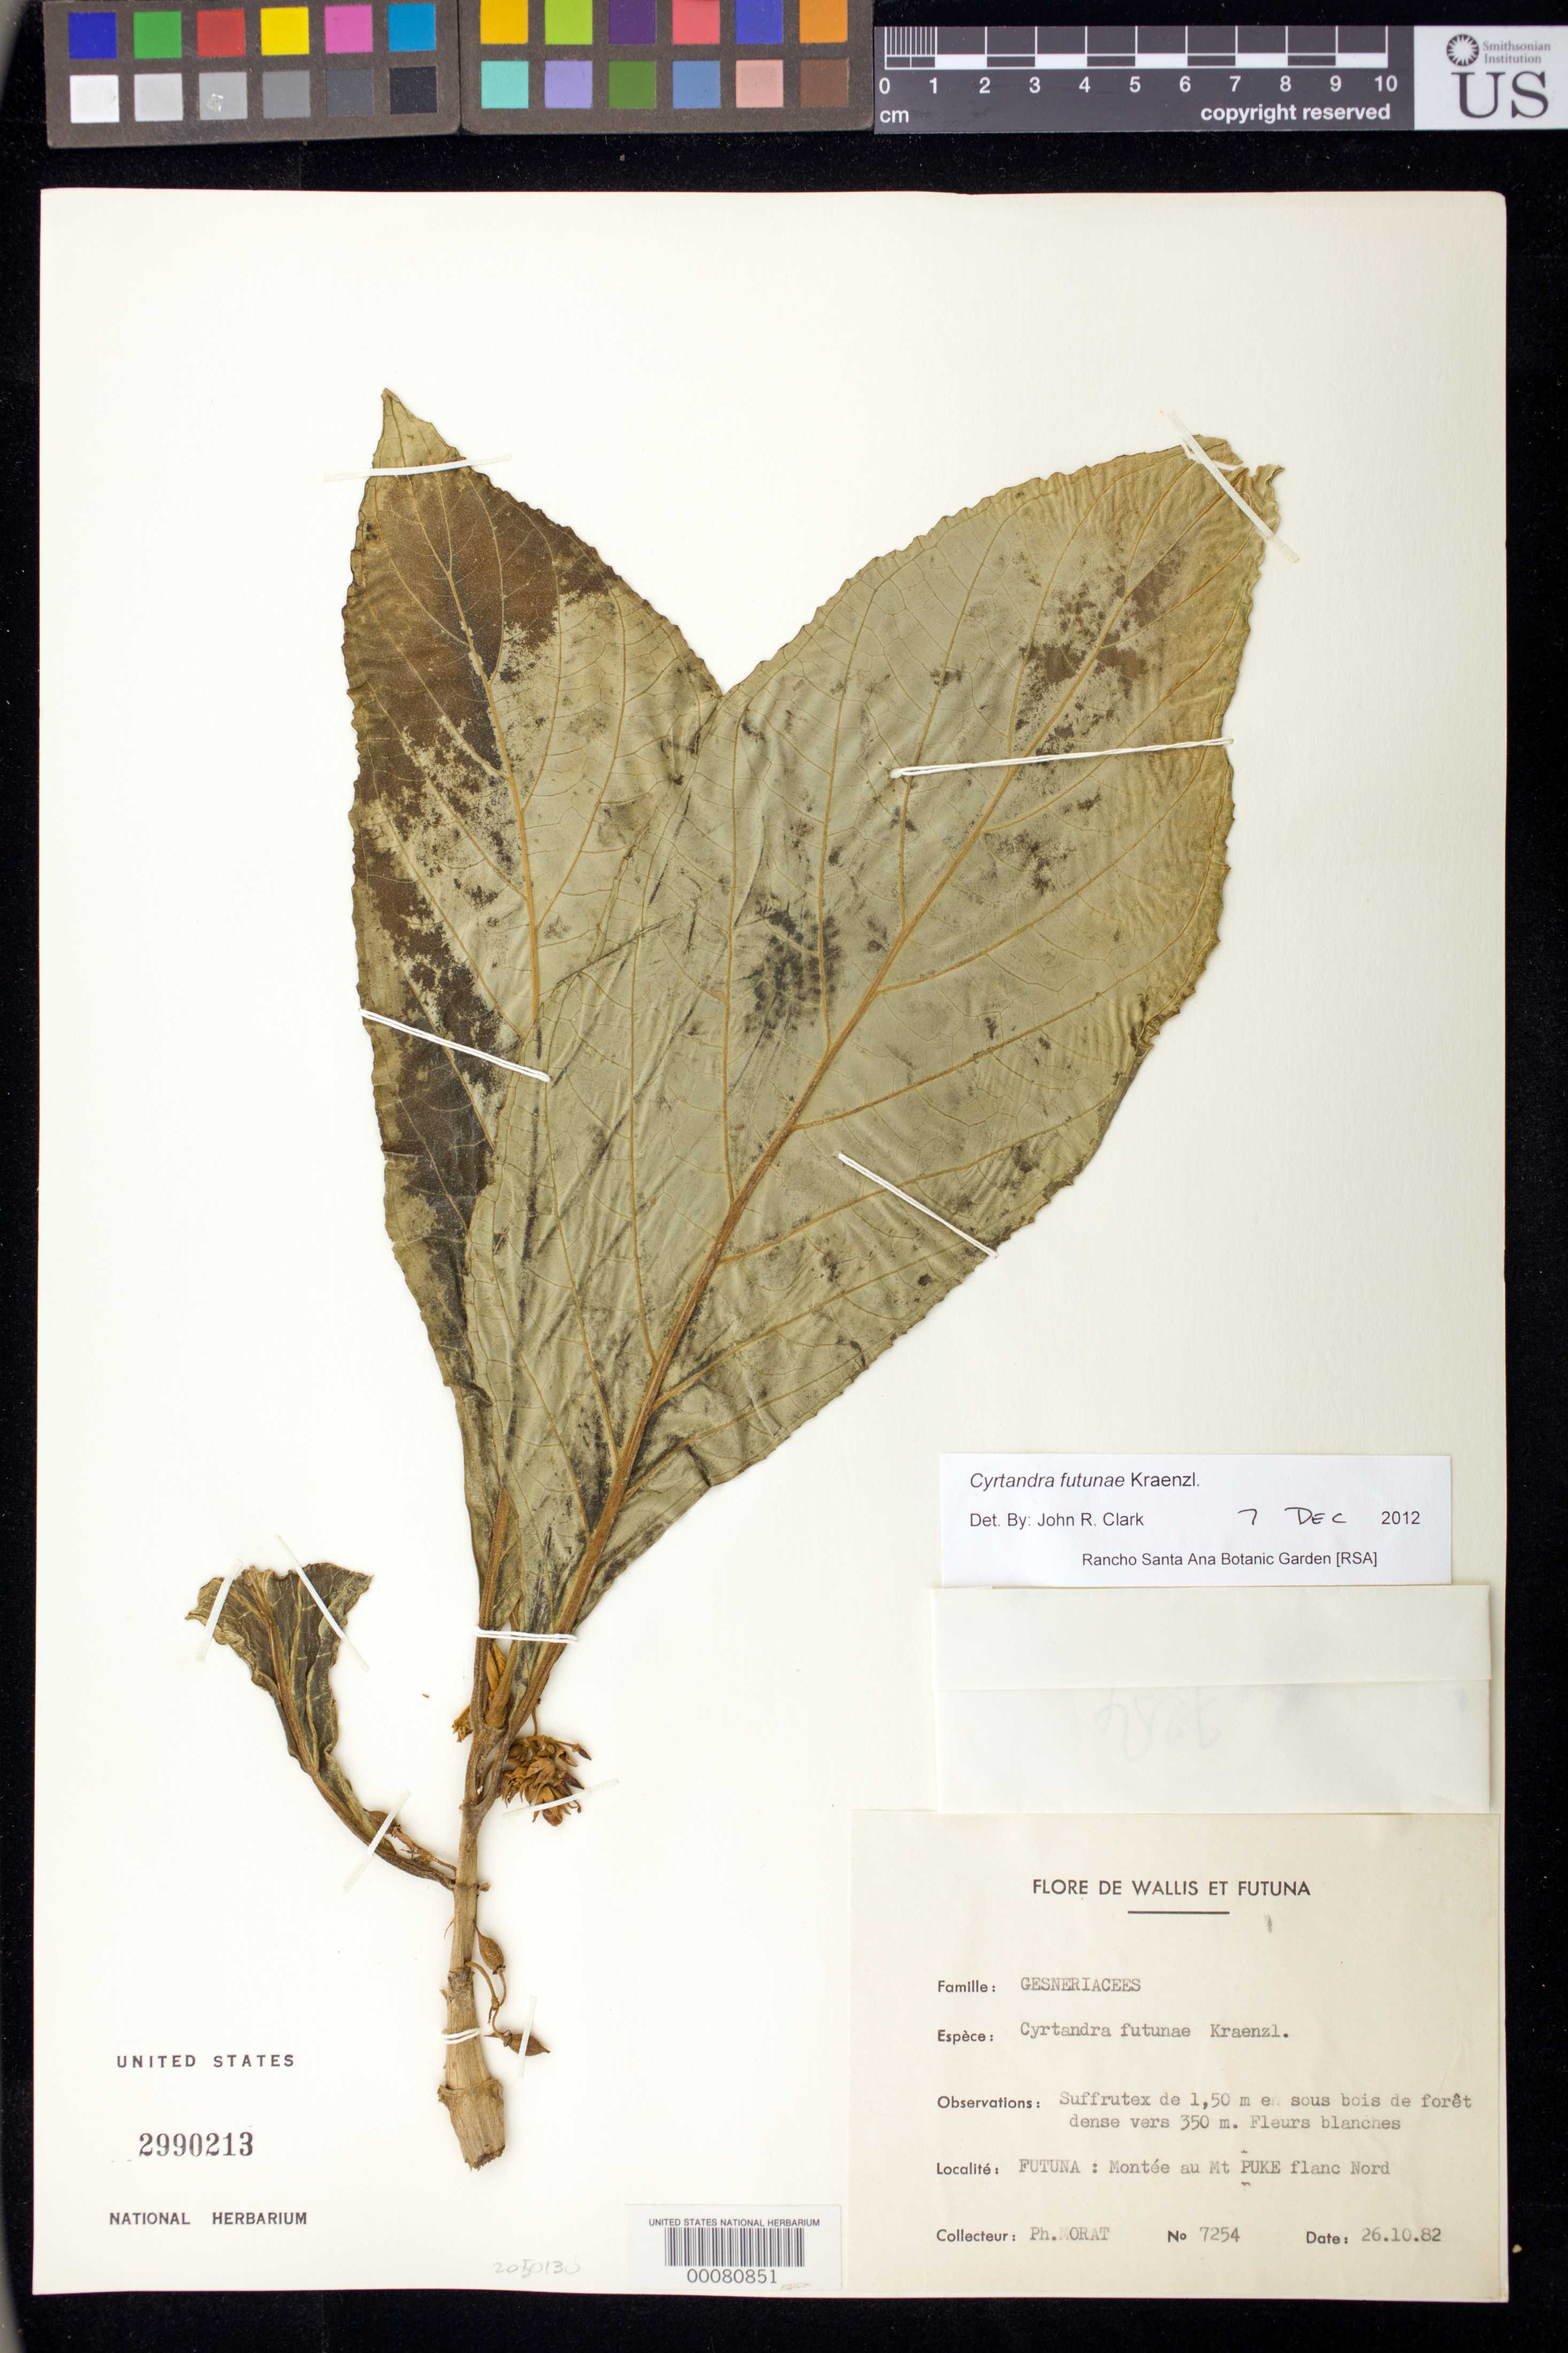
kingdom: Plantae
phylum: Tracheophyta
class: Magnoliopsida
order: Lamiales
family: Gesneriaceae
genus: Cyrtandra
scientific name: Cyrtandra futunae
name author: Kraenzl.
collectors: P. Morat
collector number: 7254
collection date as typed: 26 Oct 1982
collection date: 1982-10-26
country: Wallis and Futuna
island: Futuna I.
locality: Ascending the north side of mt puke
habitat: Dense forest understory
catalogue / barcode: US 2990213